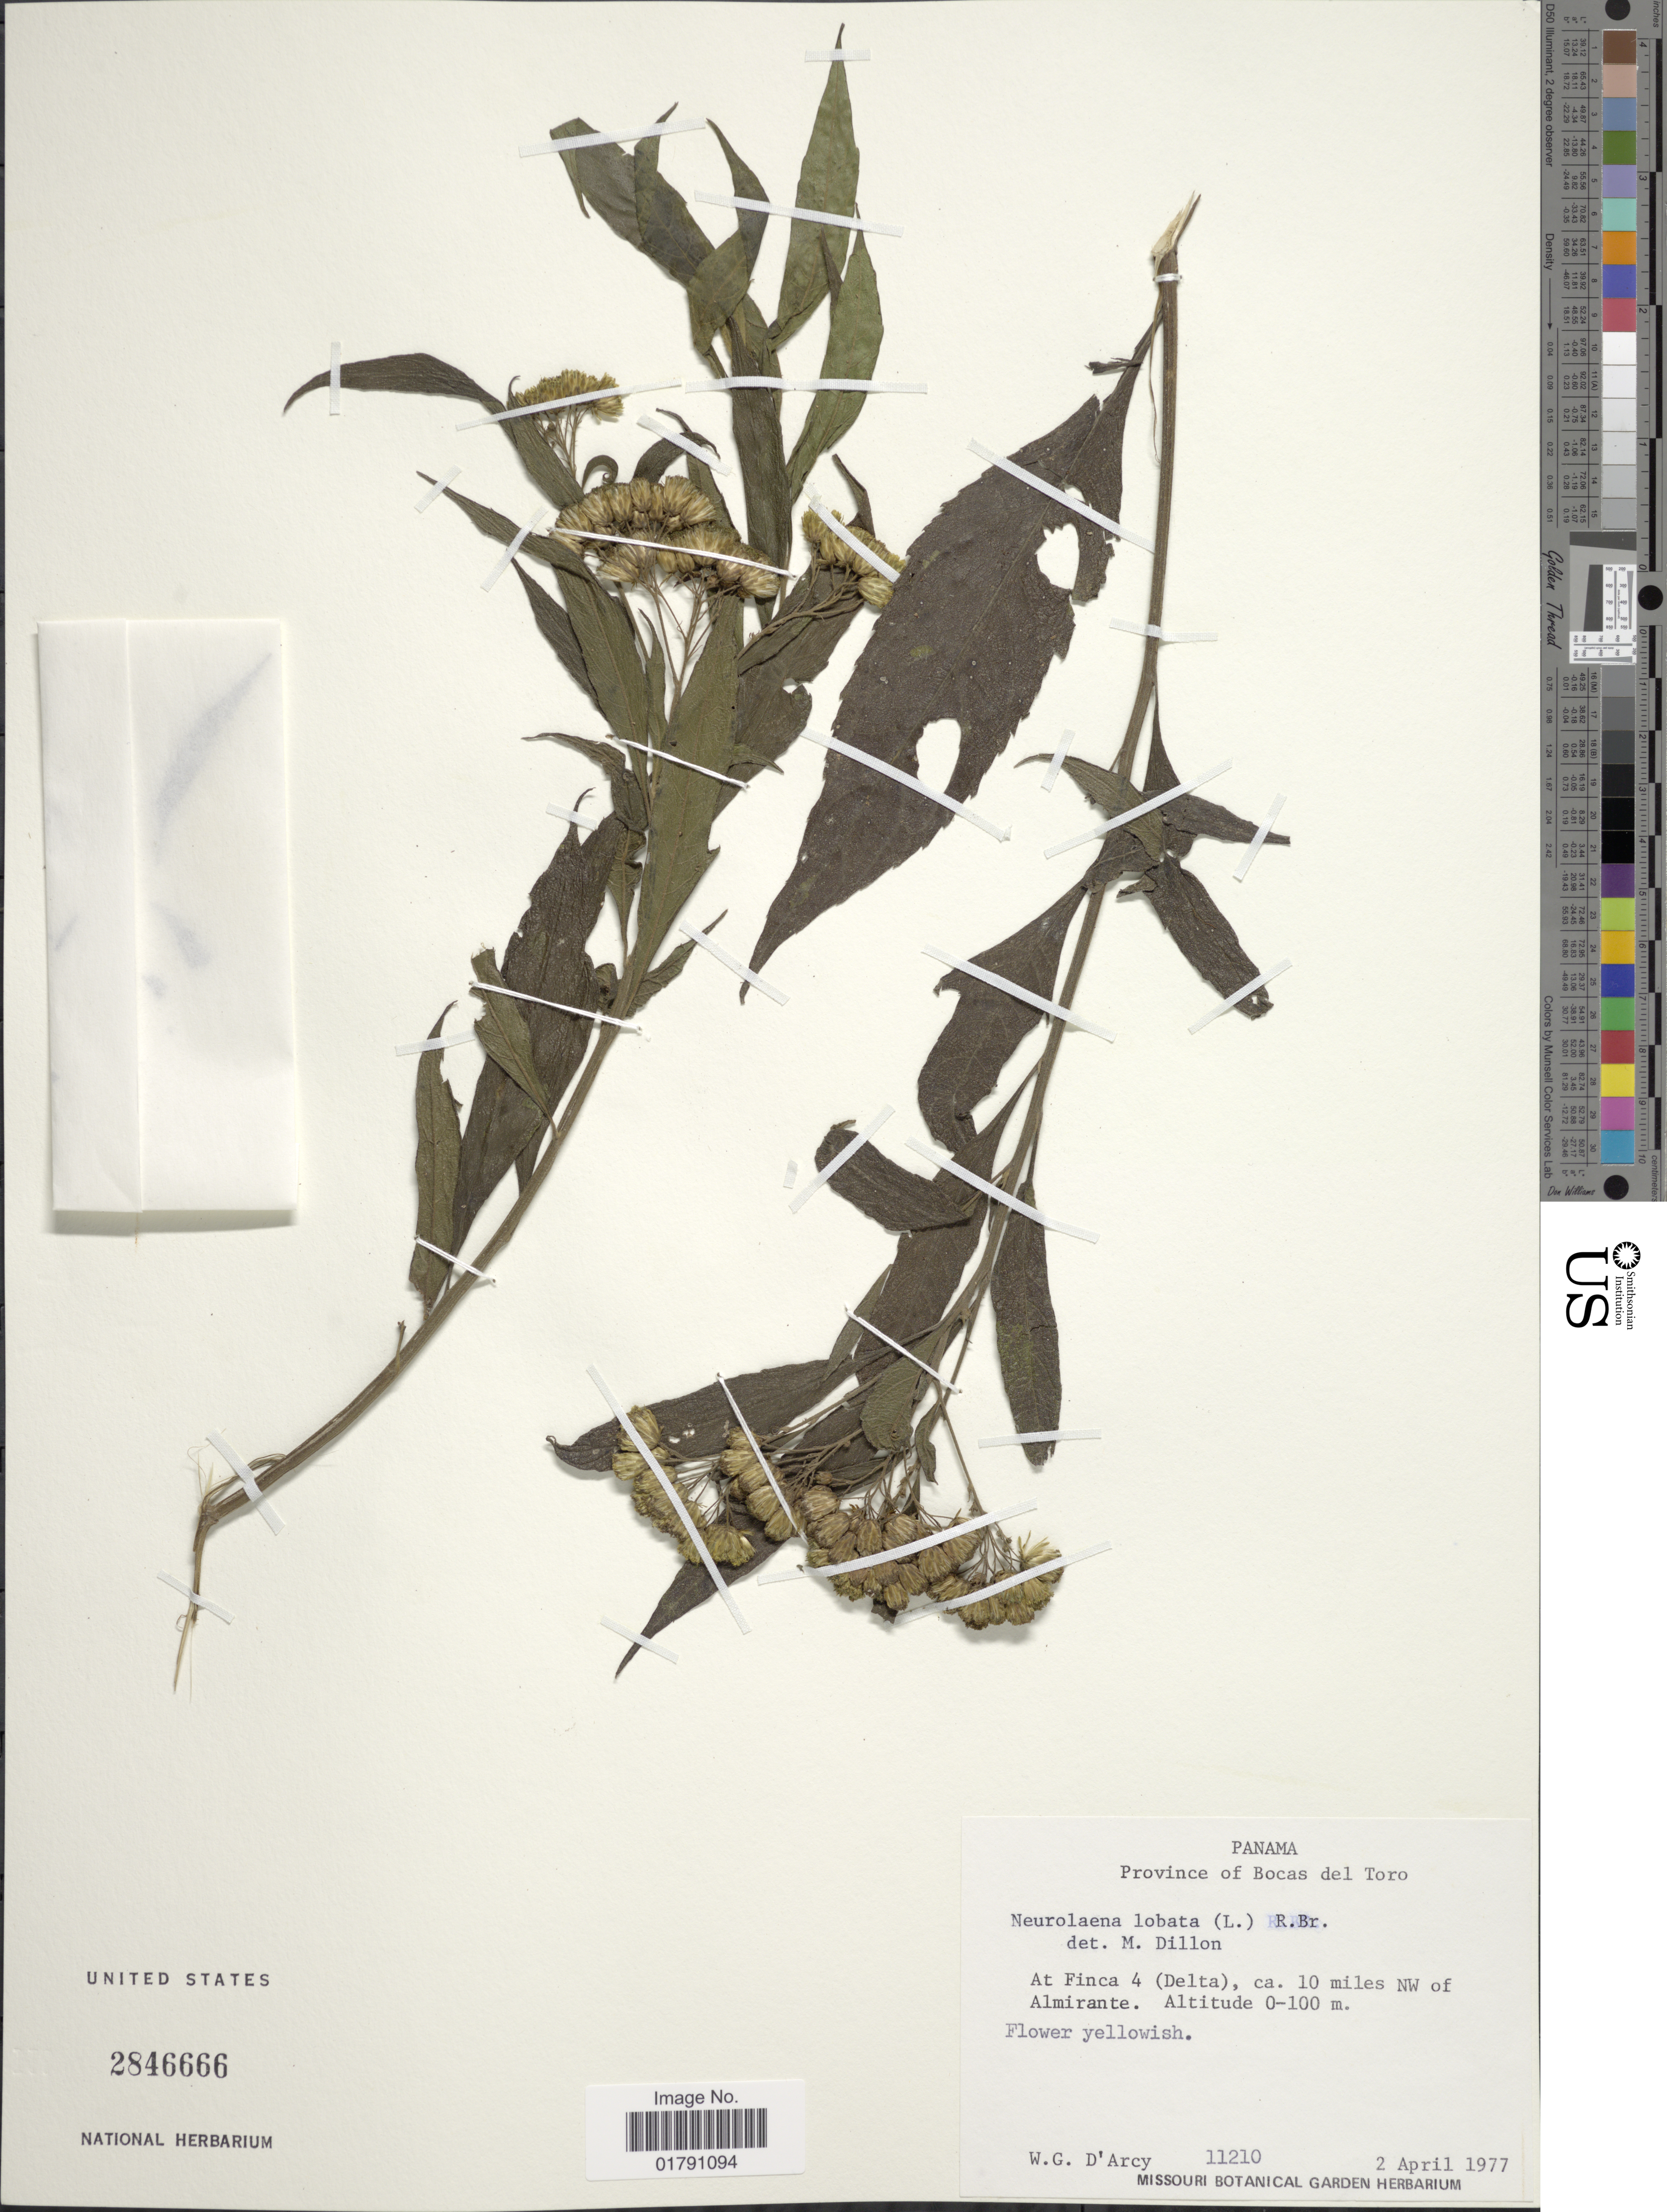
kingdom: Plantae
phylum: Tracheophyta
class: Magnoliopsida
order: Asterales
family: Asteraceae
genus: Neurolaena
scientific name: Neurolaena lobata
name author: (L.) R. Br. ex Cass.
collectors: W. G. D'Arcy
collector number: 11210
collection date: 1977-04-02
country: Panama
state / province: Bocas del Toro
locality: Finca 4 (Delta), ca 10 miles NW of Almirante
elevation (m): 0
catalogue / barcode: US 2846666